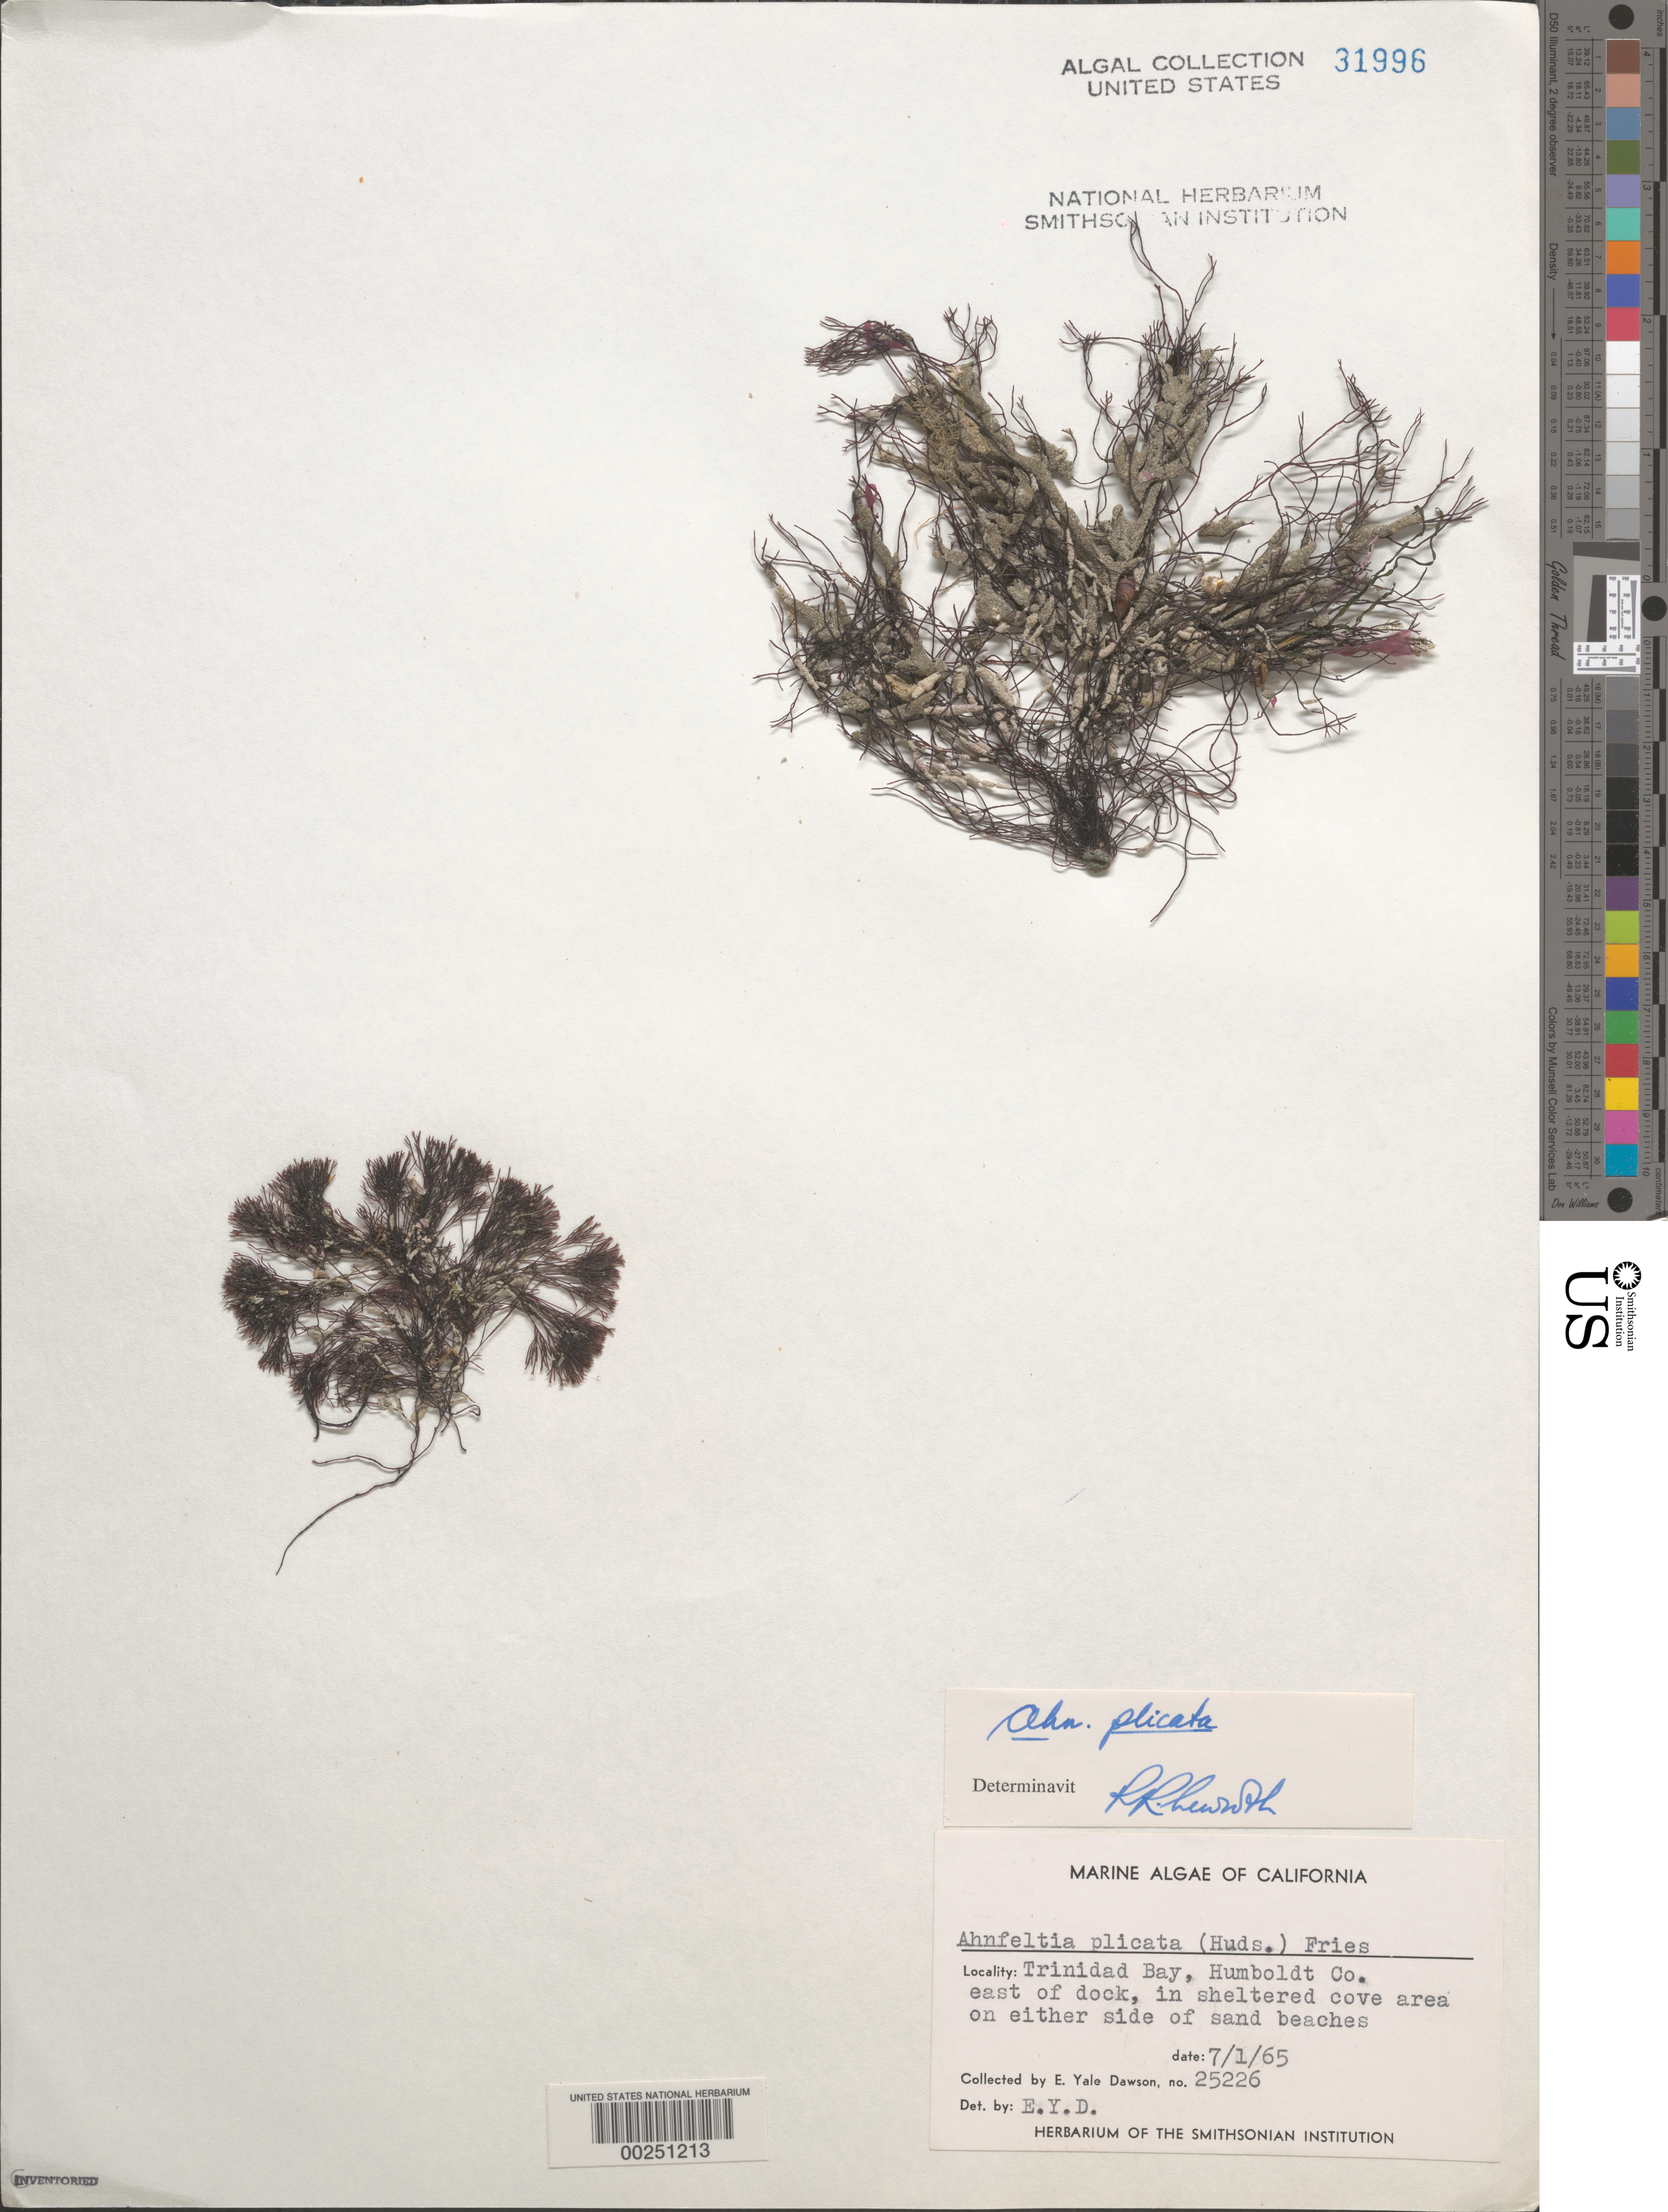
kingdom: Plantae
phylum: Rhodophyta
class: Florideophyceae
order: Ahnfeltiales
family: Ahnfeltiaceae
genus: Ahnfeltia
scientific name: Ahnfeltia plicata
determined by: Newroth, P. R.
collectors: E. Y. Dawson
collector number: EYD 25226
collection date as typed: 01 Jul 1965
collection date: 1965-07-01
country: United States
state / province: California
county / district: Humboldt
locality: Trinidad Bay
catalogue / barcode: US 31996